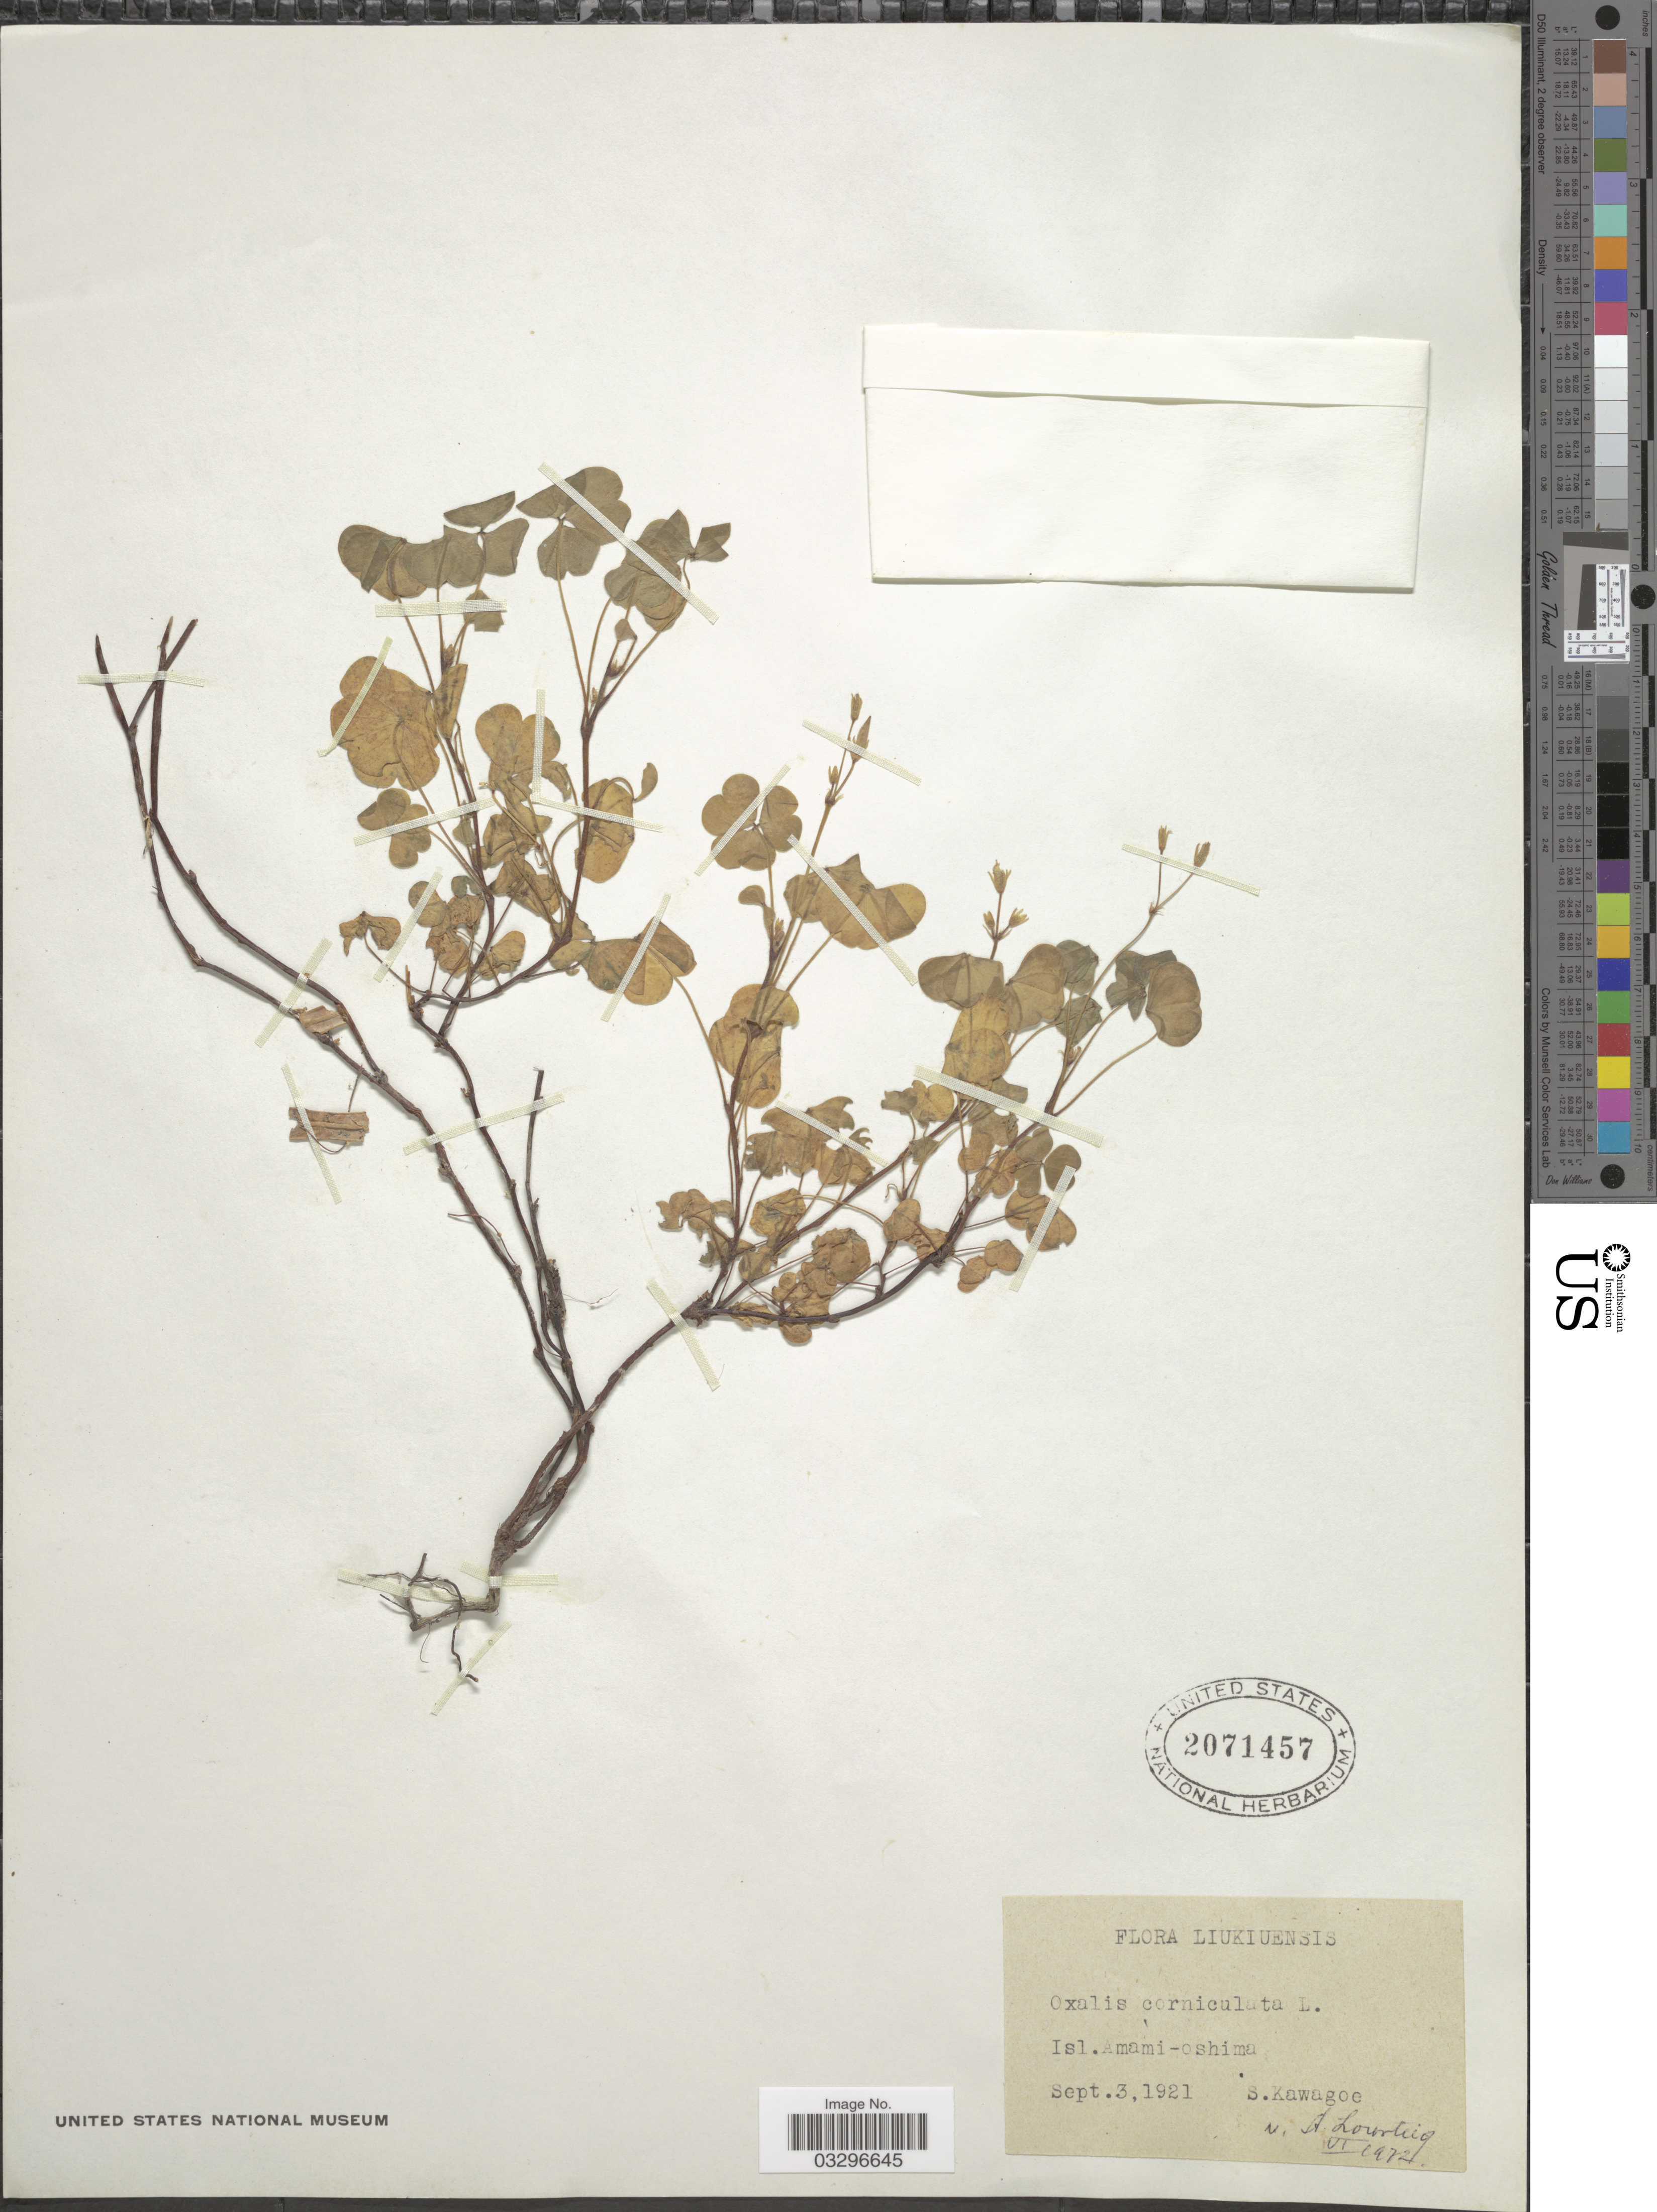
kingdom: Plantae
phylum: Tracheophyta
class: Magnoliopsida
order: Oxalidales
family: Oxalidaceae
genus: Oxalis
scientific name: Oxalis corniculata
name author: L.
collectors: S. Kawagoe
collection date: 1921-09-03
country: Japan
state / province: Okinawa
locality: Liukiuensis, Isl. Amami-oshima.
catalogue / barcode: US 2071457